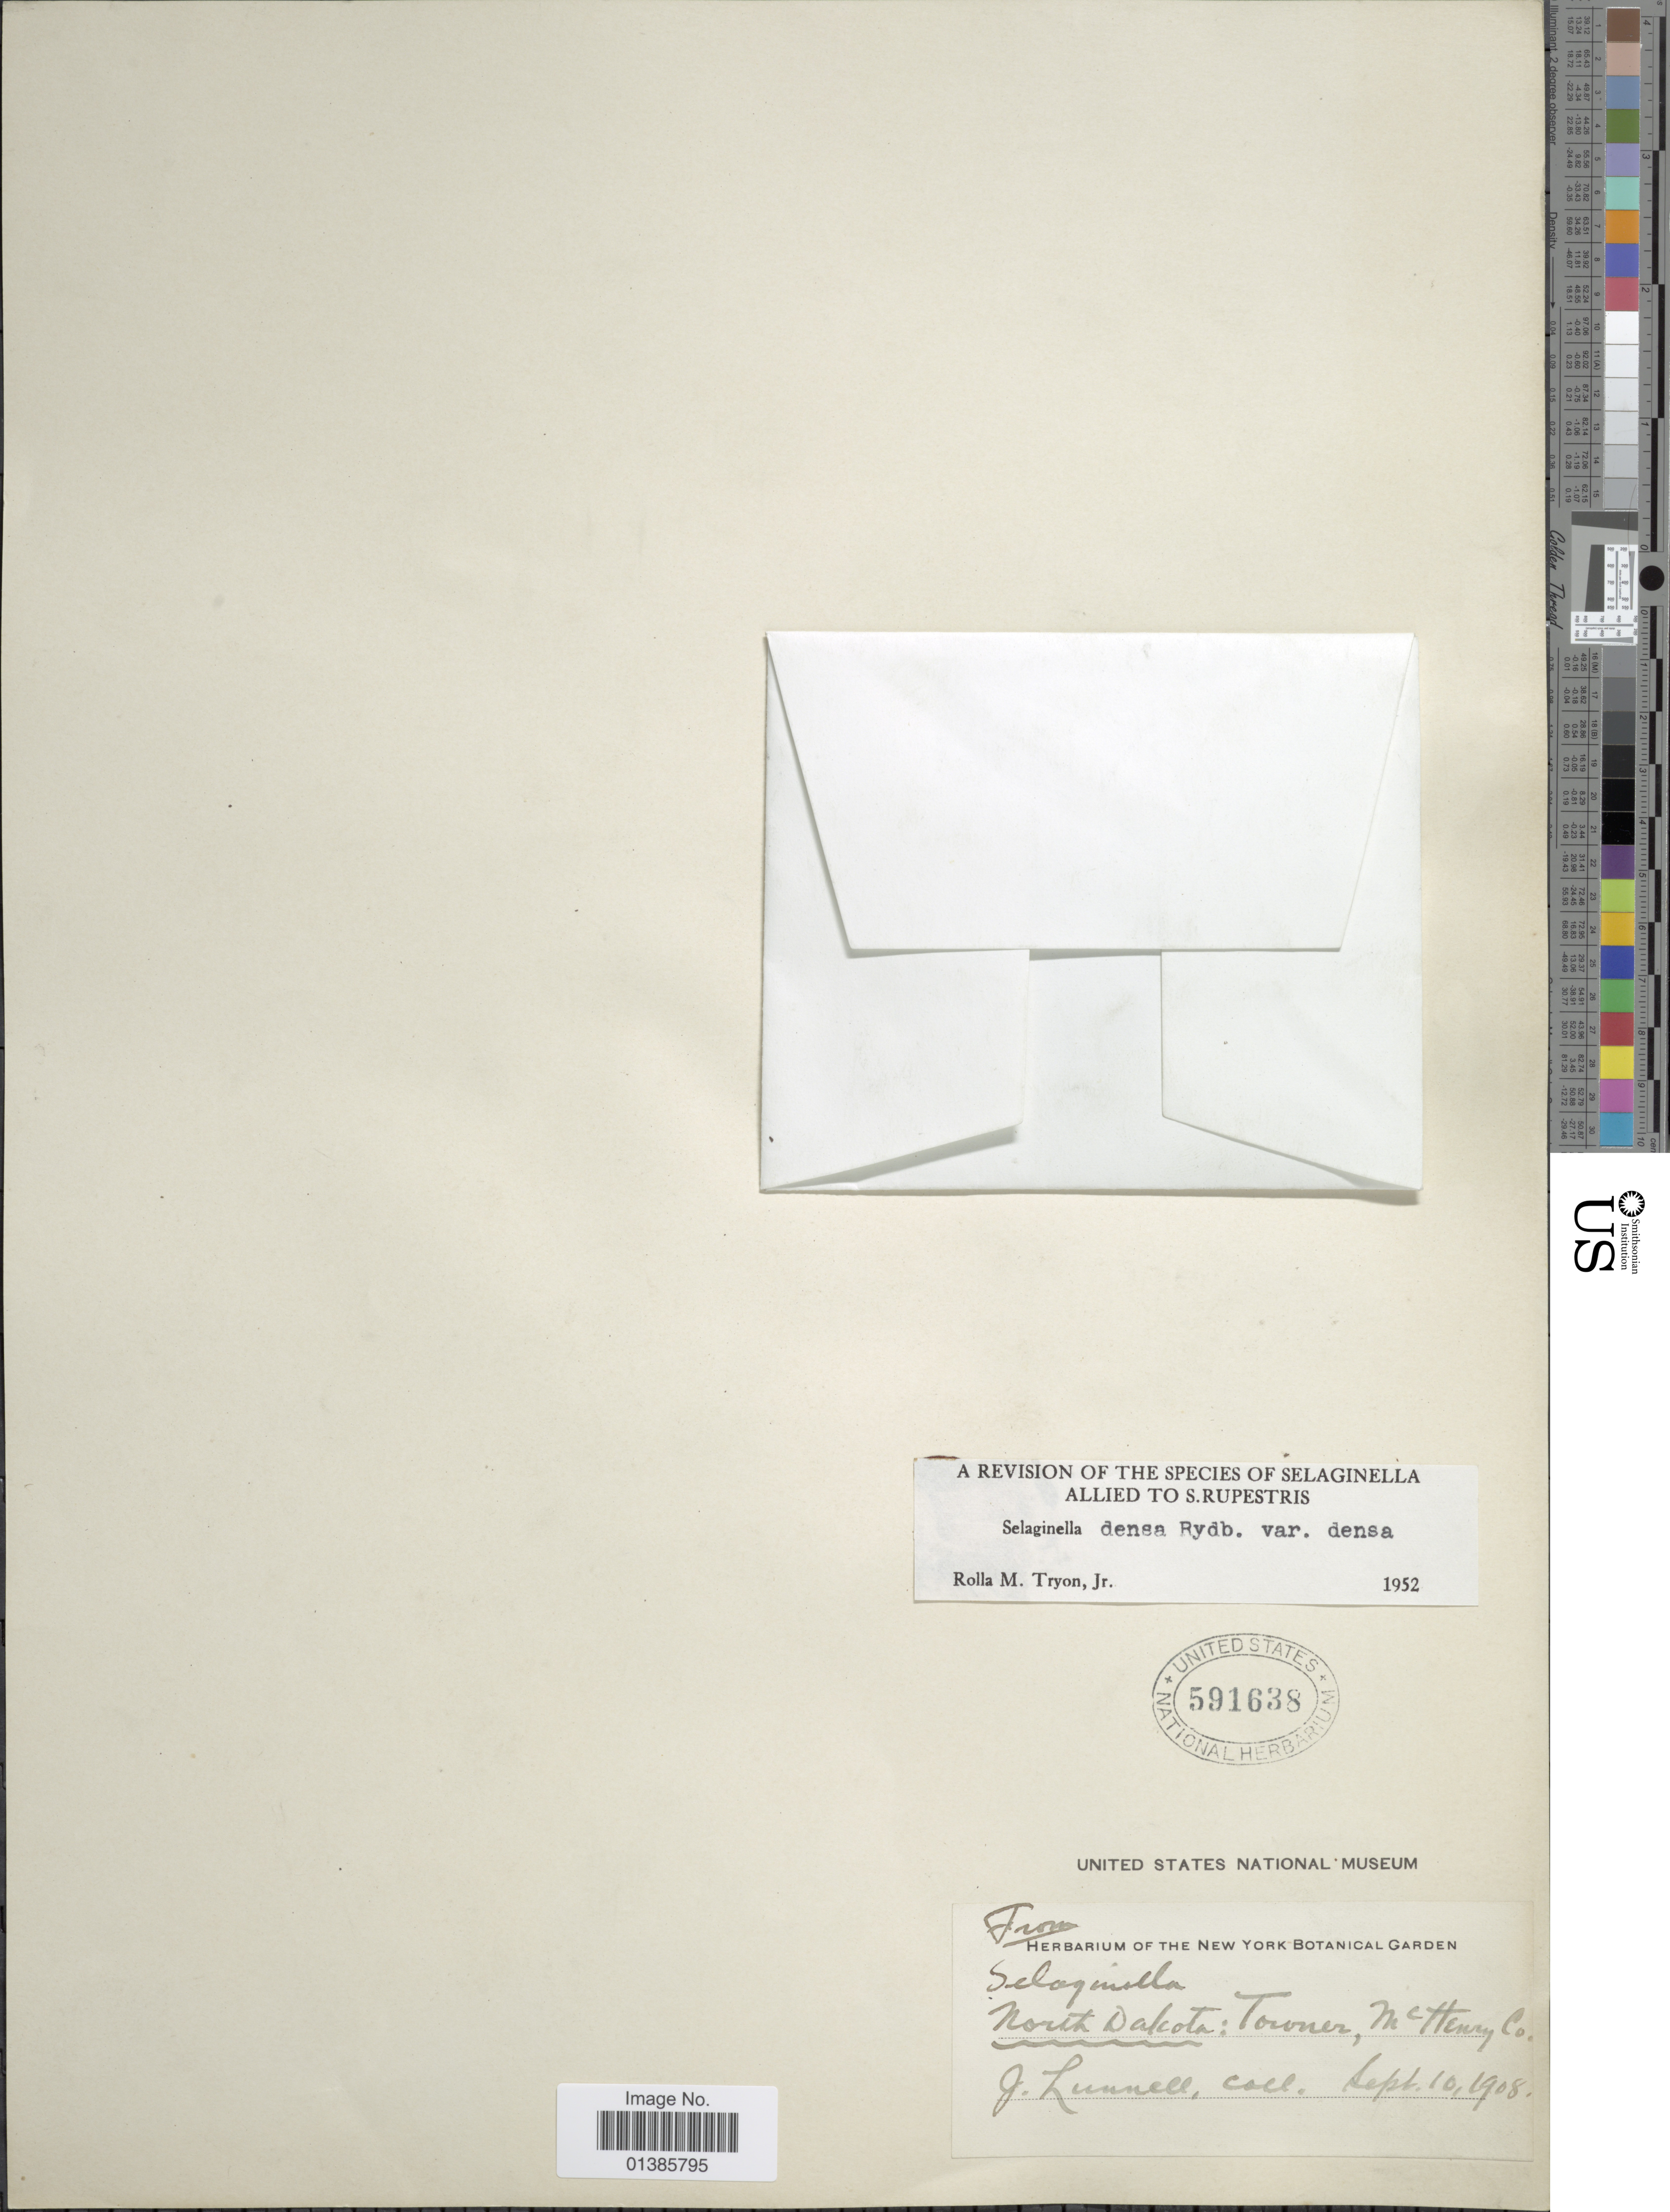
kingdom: Plantae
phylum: Tracheophyta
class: Lycopodiopsida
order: Selaginellales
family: Selaginellaceae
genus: Selaginella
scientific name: Selaginella densa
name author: Rydb.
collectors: J. Lunell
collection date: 1908-09-10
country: United States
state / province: North Dakota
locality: Towner, McHenry Co.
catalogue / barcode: US 591638